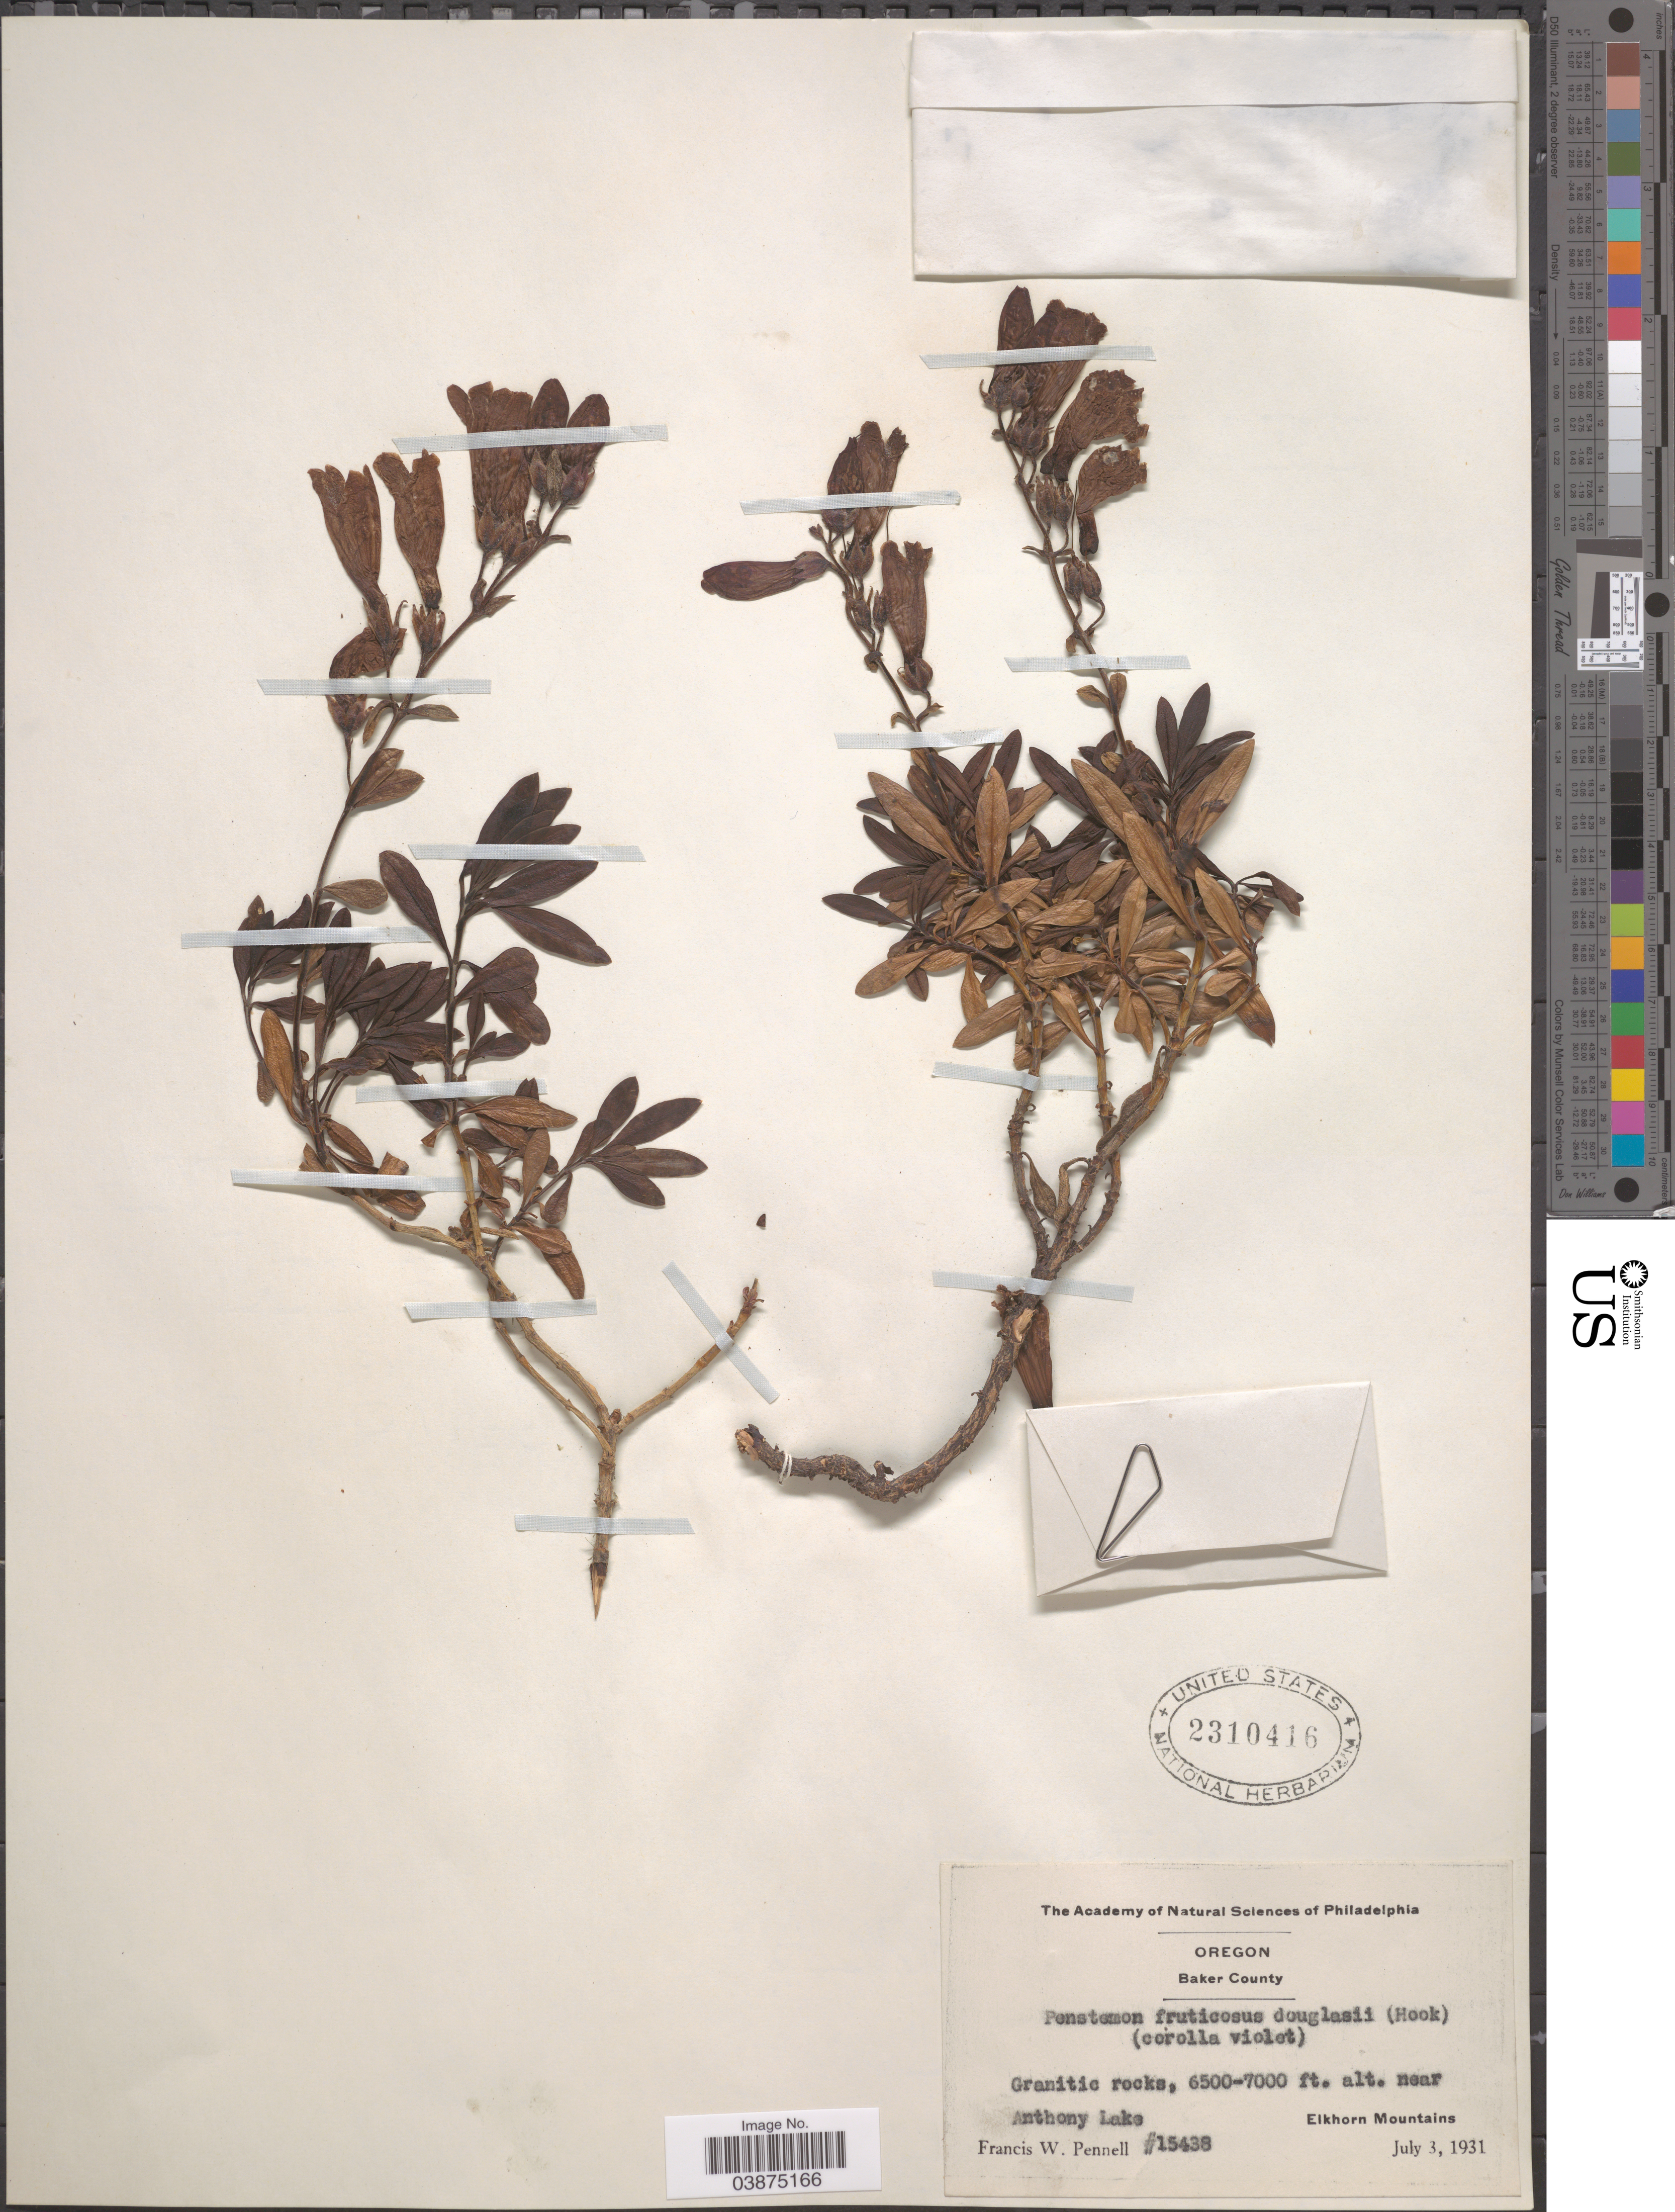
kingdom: Plantae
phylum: Tracheophyta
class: Magnoliopsida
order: Lamiales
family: Plantaginaceae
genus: Penstemon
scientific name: Penstemon fruticosus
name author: (Pursh) Greene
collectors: F. W. Pennell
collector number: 15438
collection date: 1931-07-03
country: United States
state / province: Oregon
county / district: Baker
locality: Near Anthony Lake, Elkhorn Mountains.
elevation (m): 1981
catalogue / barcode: US 2310416